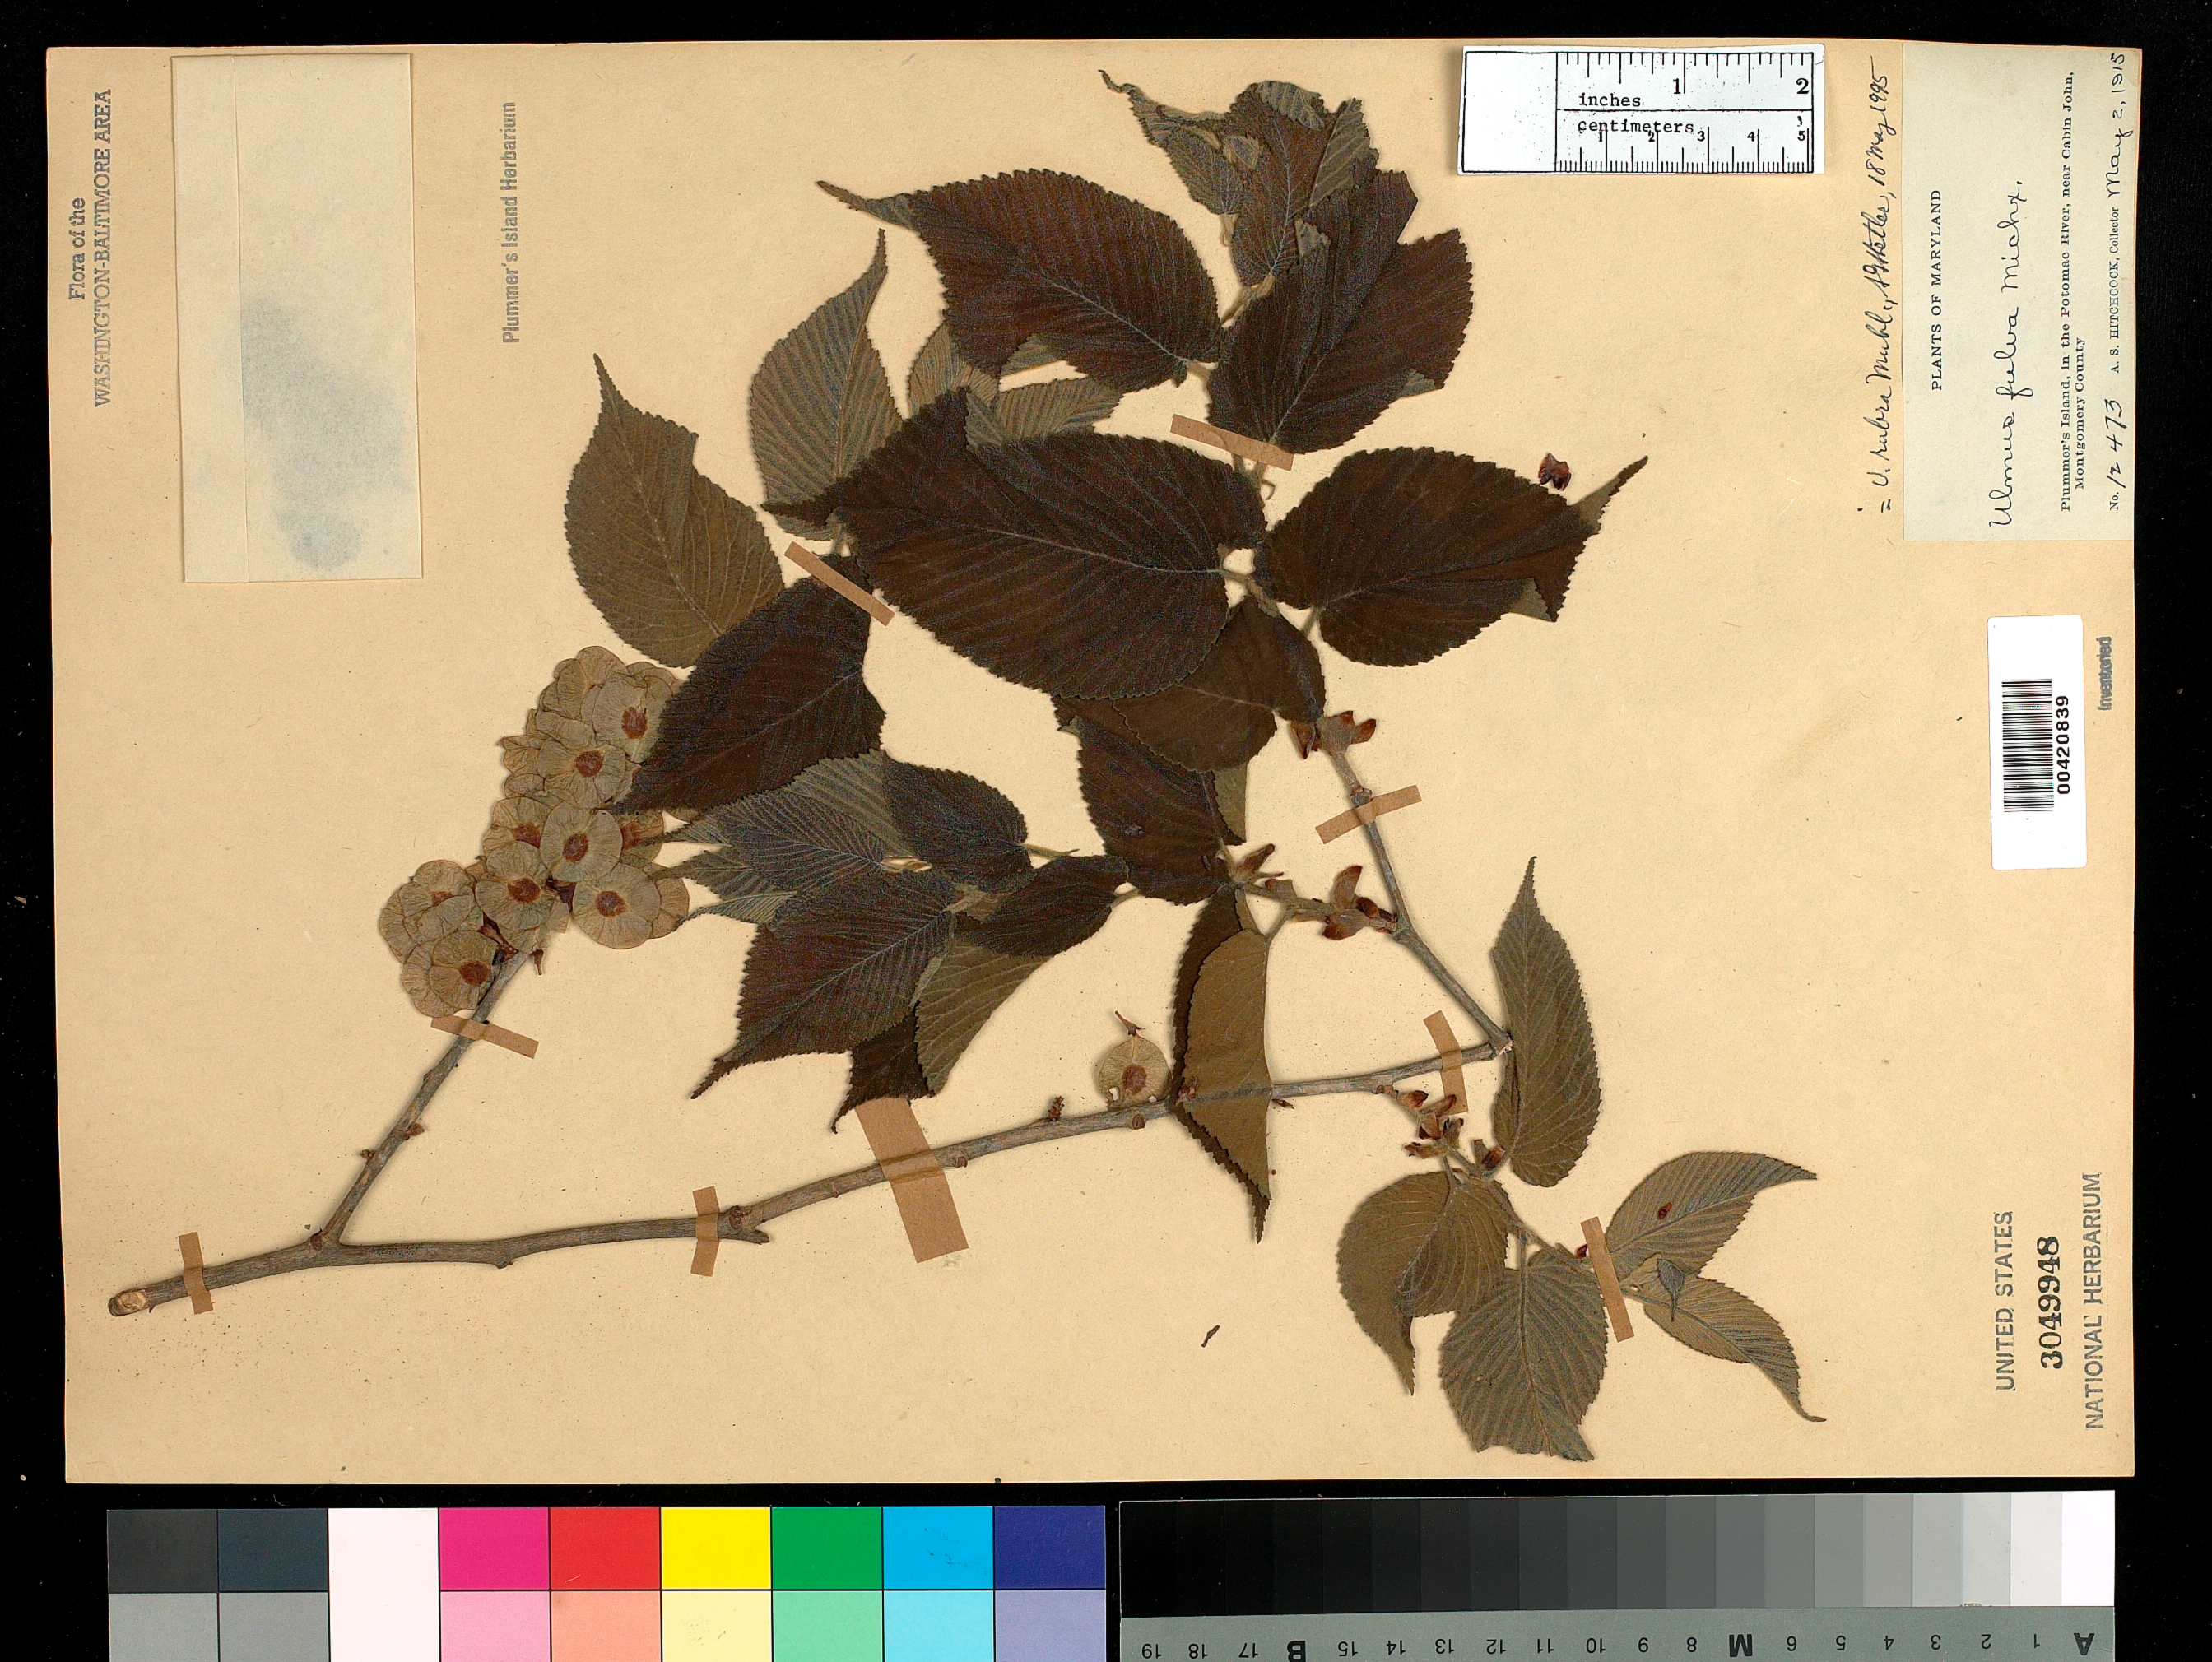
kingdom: Plantae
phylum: Tracheophyta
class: Magnoliopsida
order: Rosales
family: Ulmaceae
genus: Ulmus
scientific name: Ulmus rubra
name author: Muhl.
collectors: A. S. Hitchcock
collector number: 12473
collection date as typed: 02 May 1915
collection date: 1915-05-02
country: United States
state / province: Maryland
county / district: Montgomery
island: Plummers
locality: Plummer's Island C. & O. Canal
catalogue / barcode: US 3049948